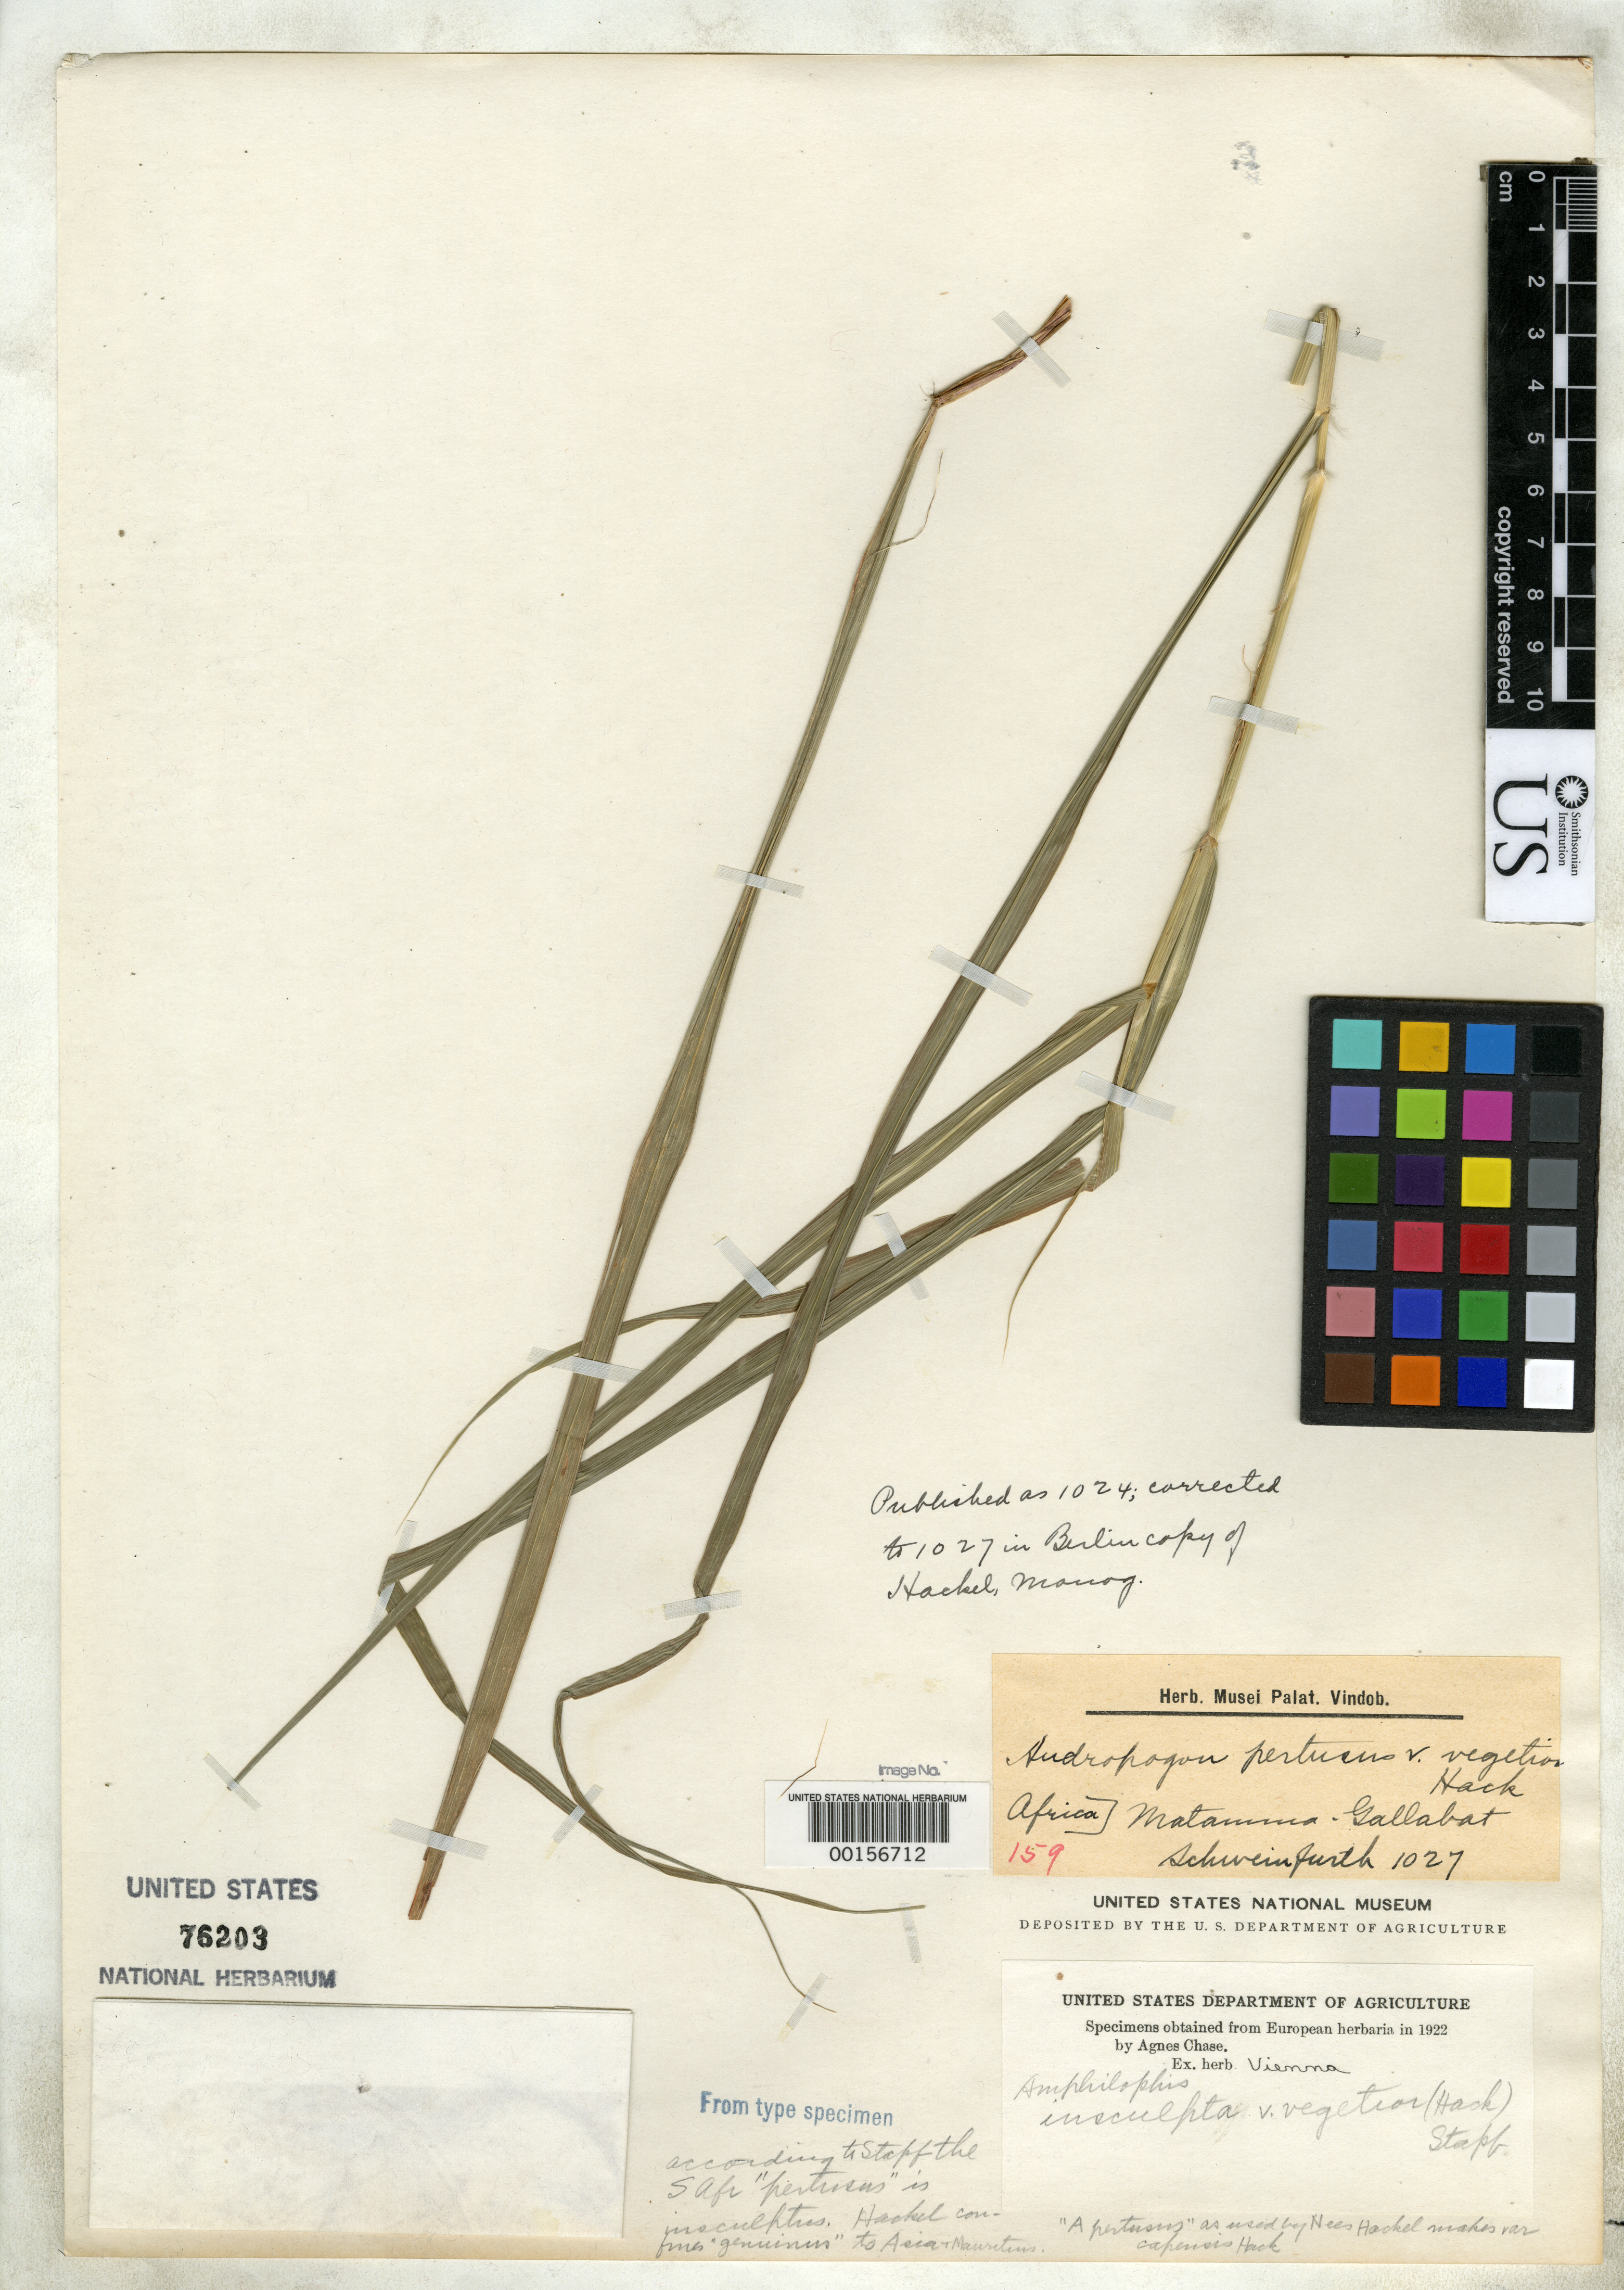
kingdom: Plantae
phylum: Tracheophyta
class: Liliopsida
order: Poales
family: Poaceae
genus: Andropogon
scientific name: Andropogon pertusus var. vegetior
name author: Hack. in A. DC.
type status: Type Fragment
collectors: G. A. Schweinfurth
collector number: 1024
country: Ethiopia / Sudan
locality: Metamma / Gallabet.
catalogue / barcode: US 76203